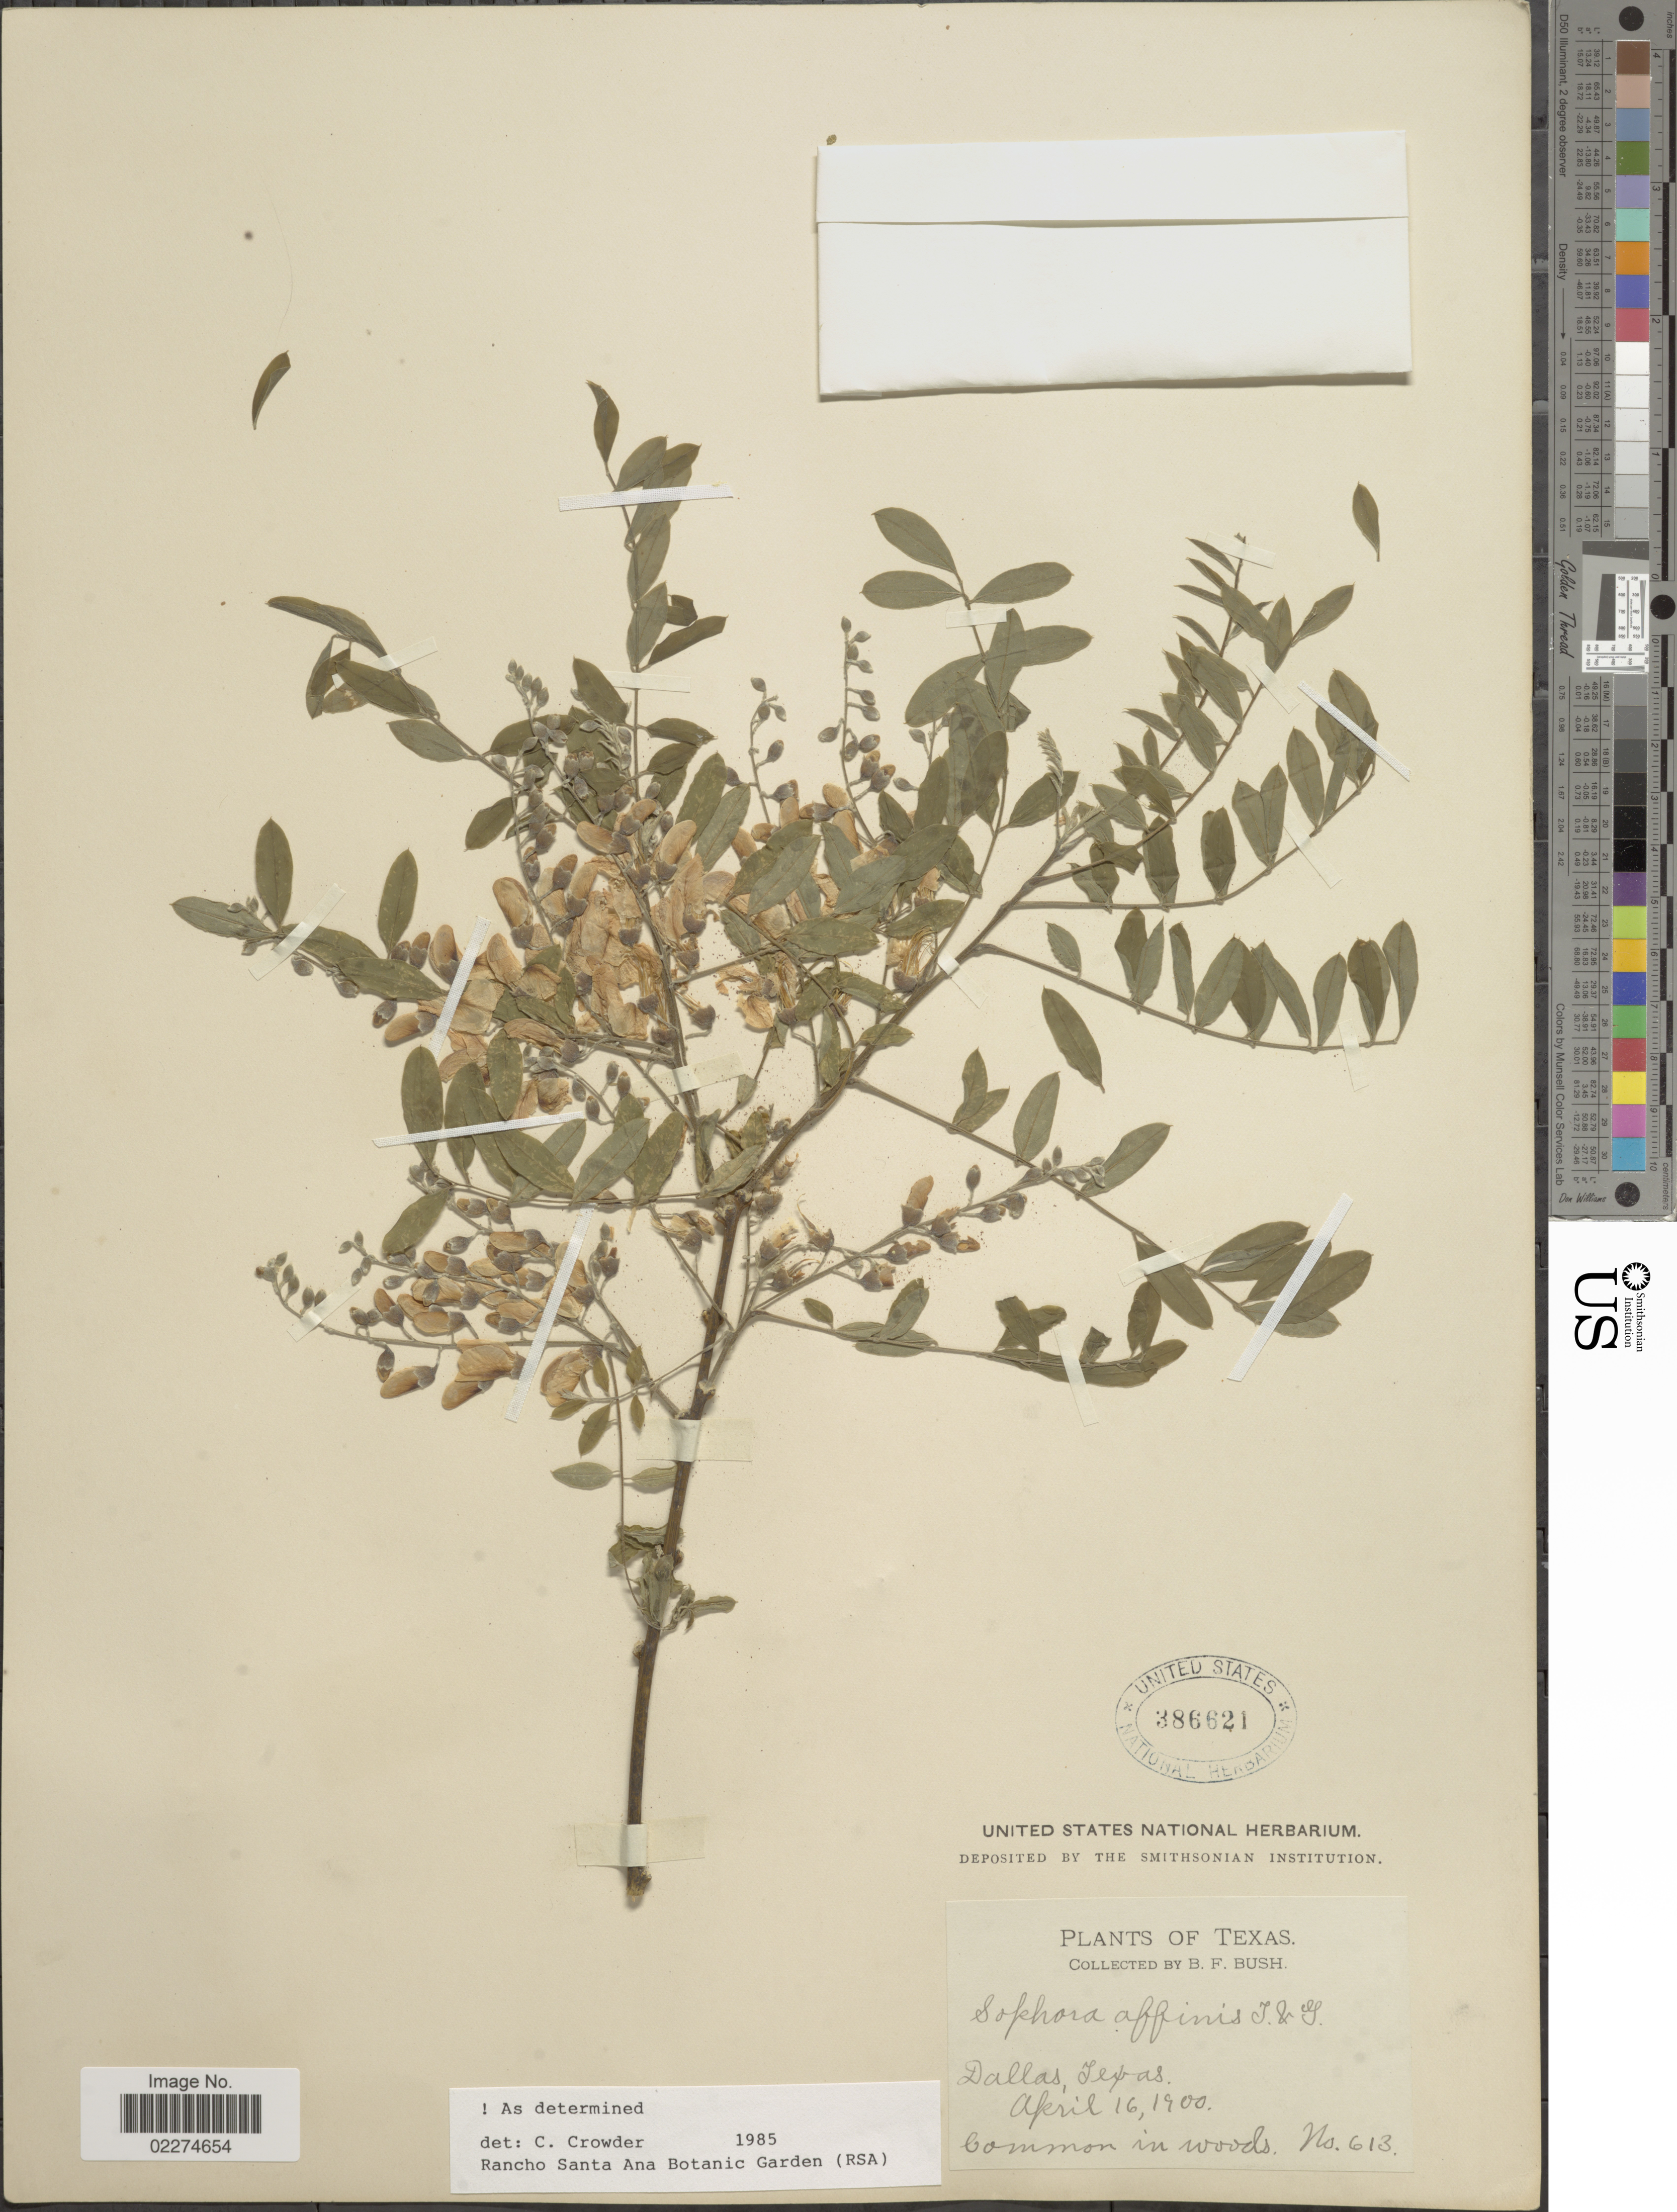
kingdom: Plantae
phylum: Tracheophyta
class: Magnoliopsida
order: Fabales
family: Fabaceae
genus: Sophora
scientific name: Sophora affinis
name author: Torr. & A. Gray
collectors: B. F. Bush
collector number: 613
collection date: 1900-04-16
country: United States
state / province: Texas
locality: Dallas, Texas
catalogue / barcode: US 286621